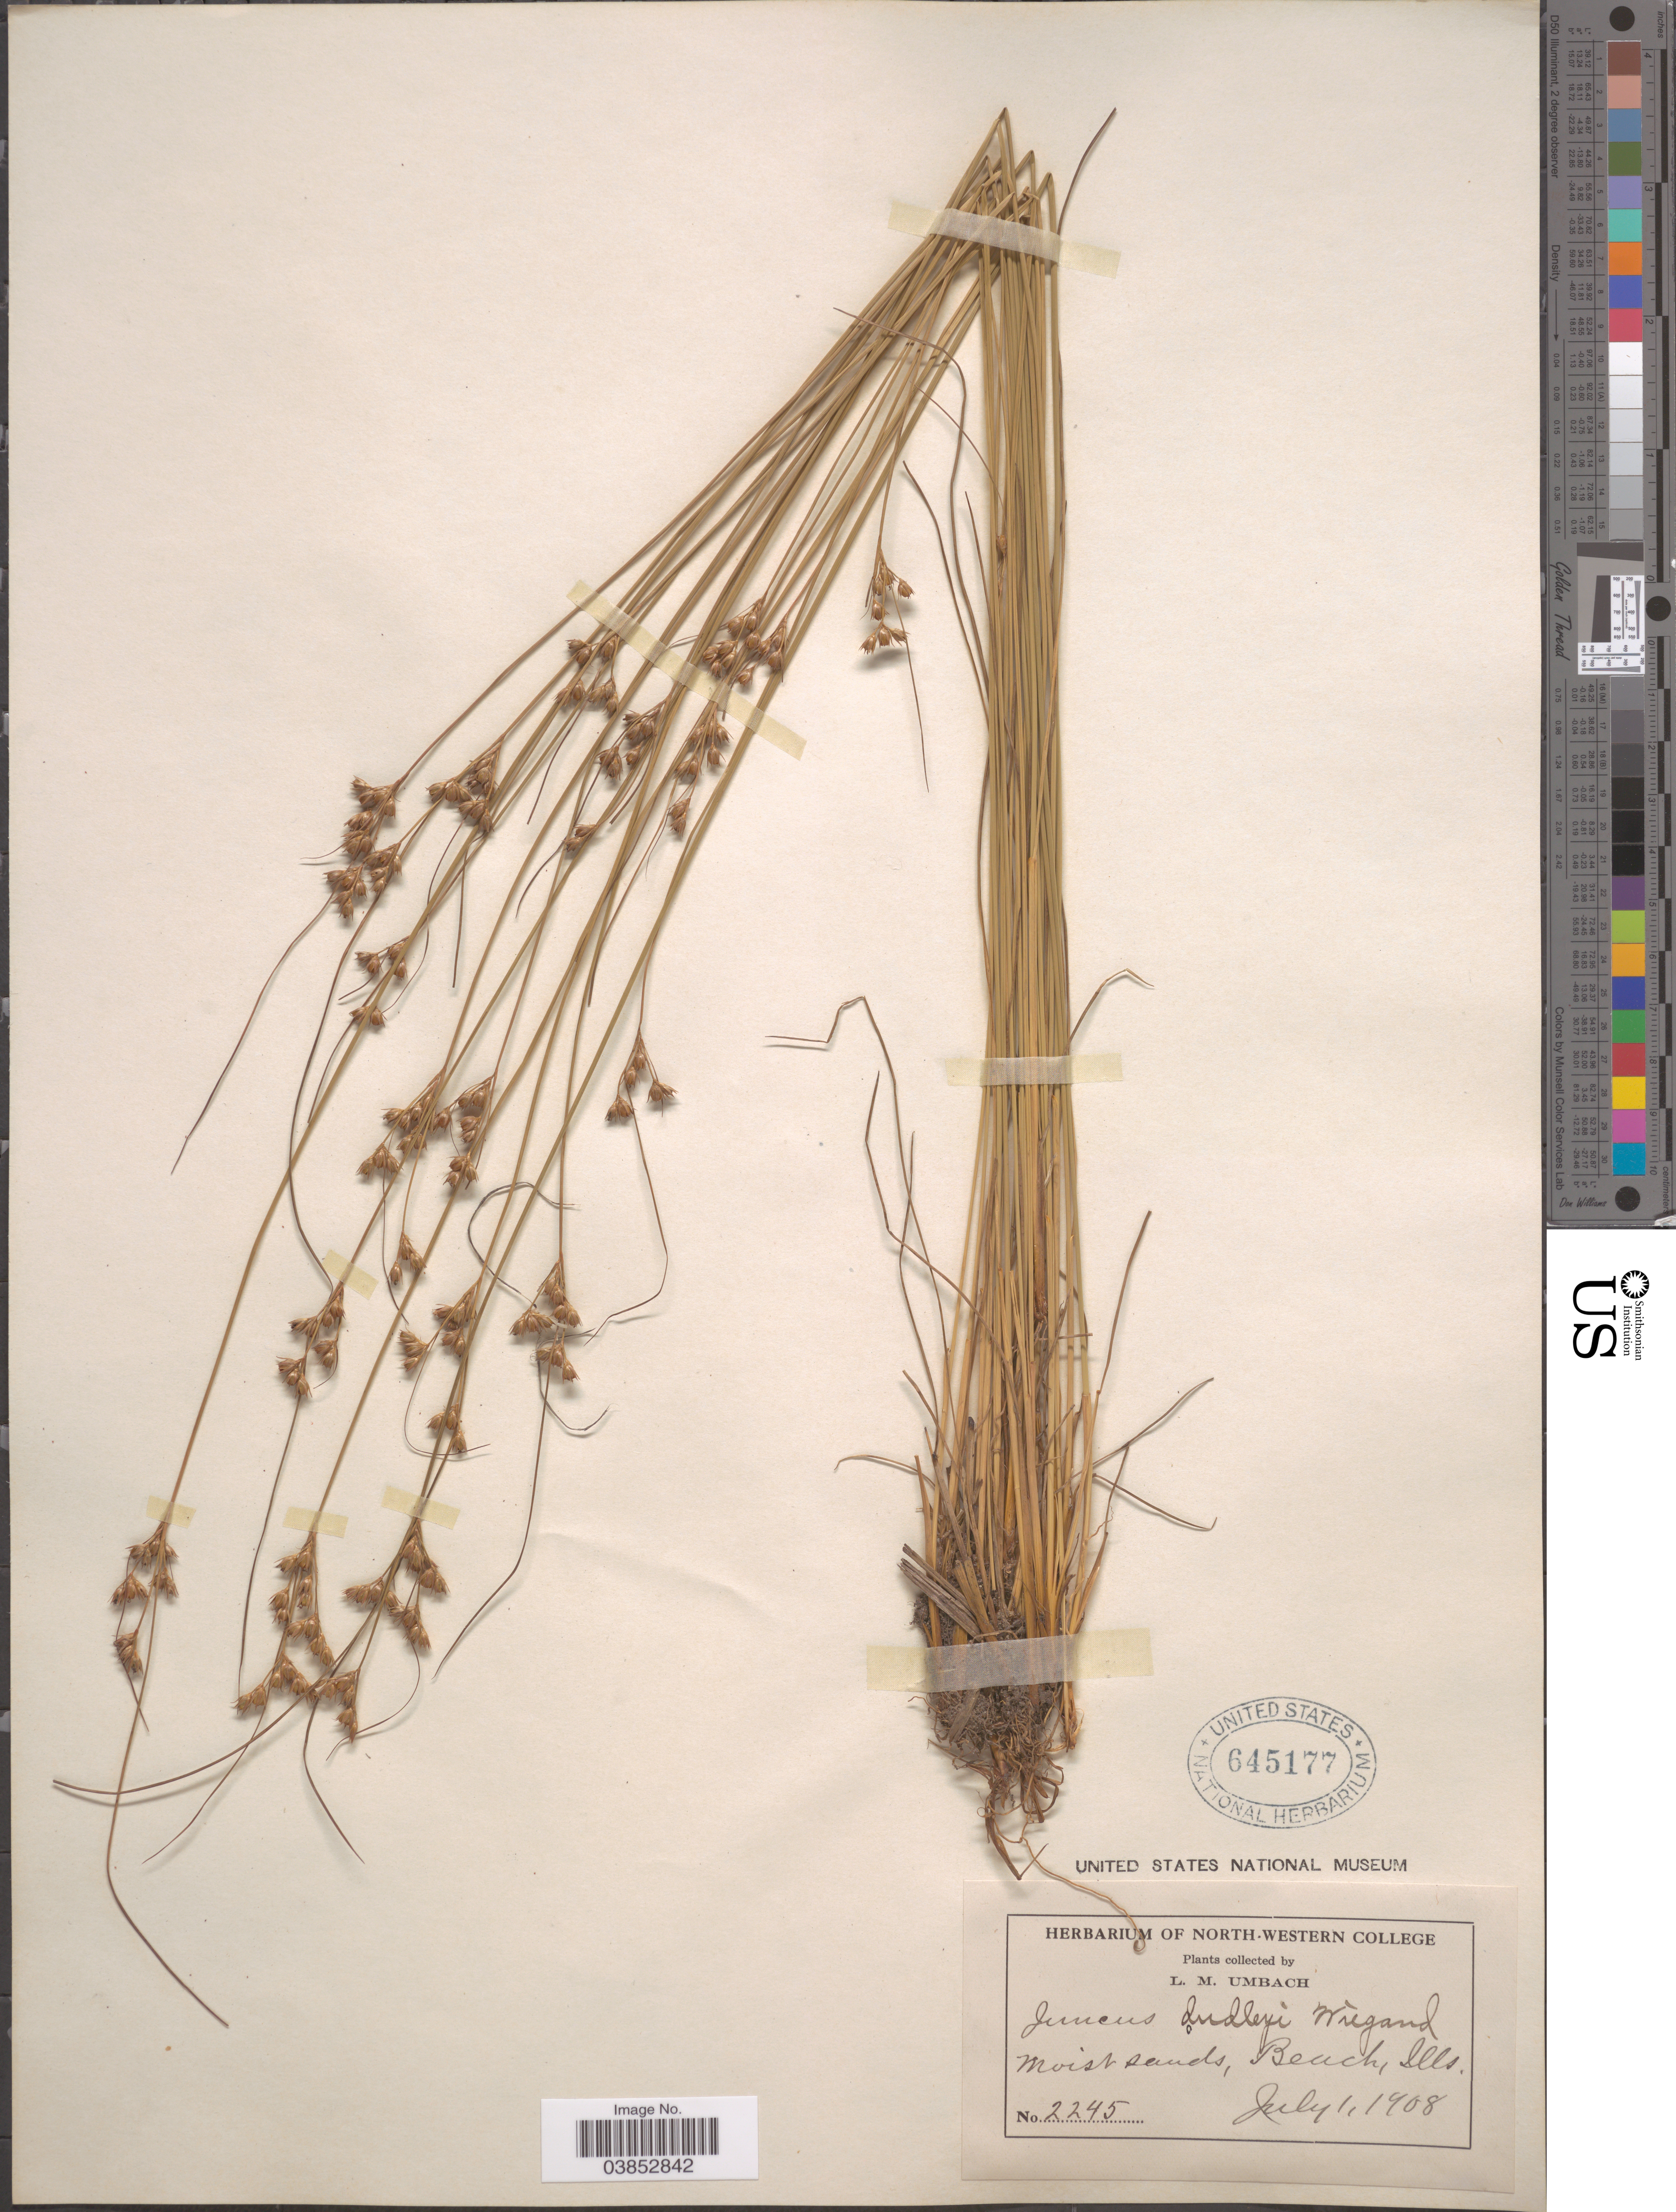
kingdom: Plantae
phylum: Tracheophyta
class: Liliopsida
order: Poales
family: Juncaceae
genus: Juncus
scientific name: Juncus dudleyi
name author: Wiegand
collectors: L. M. Umbach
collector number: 2245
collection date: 1908-07-01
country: United States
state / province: Illinois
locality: Moist sands, Beach.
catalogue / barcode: US 645177